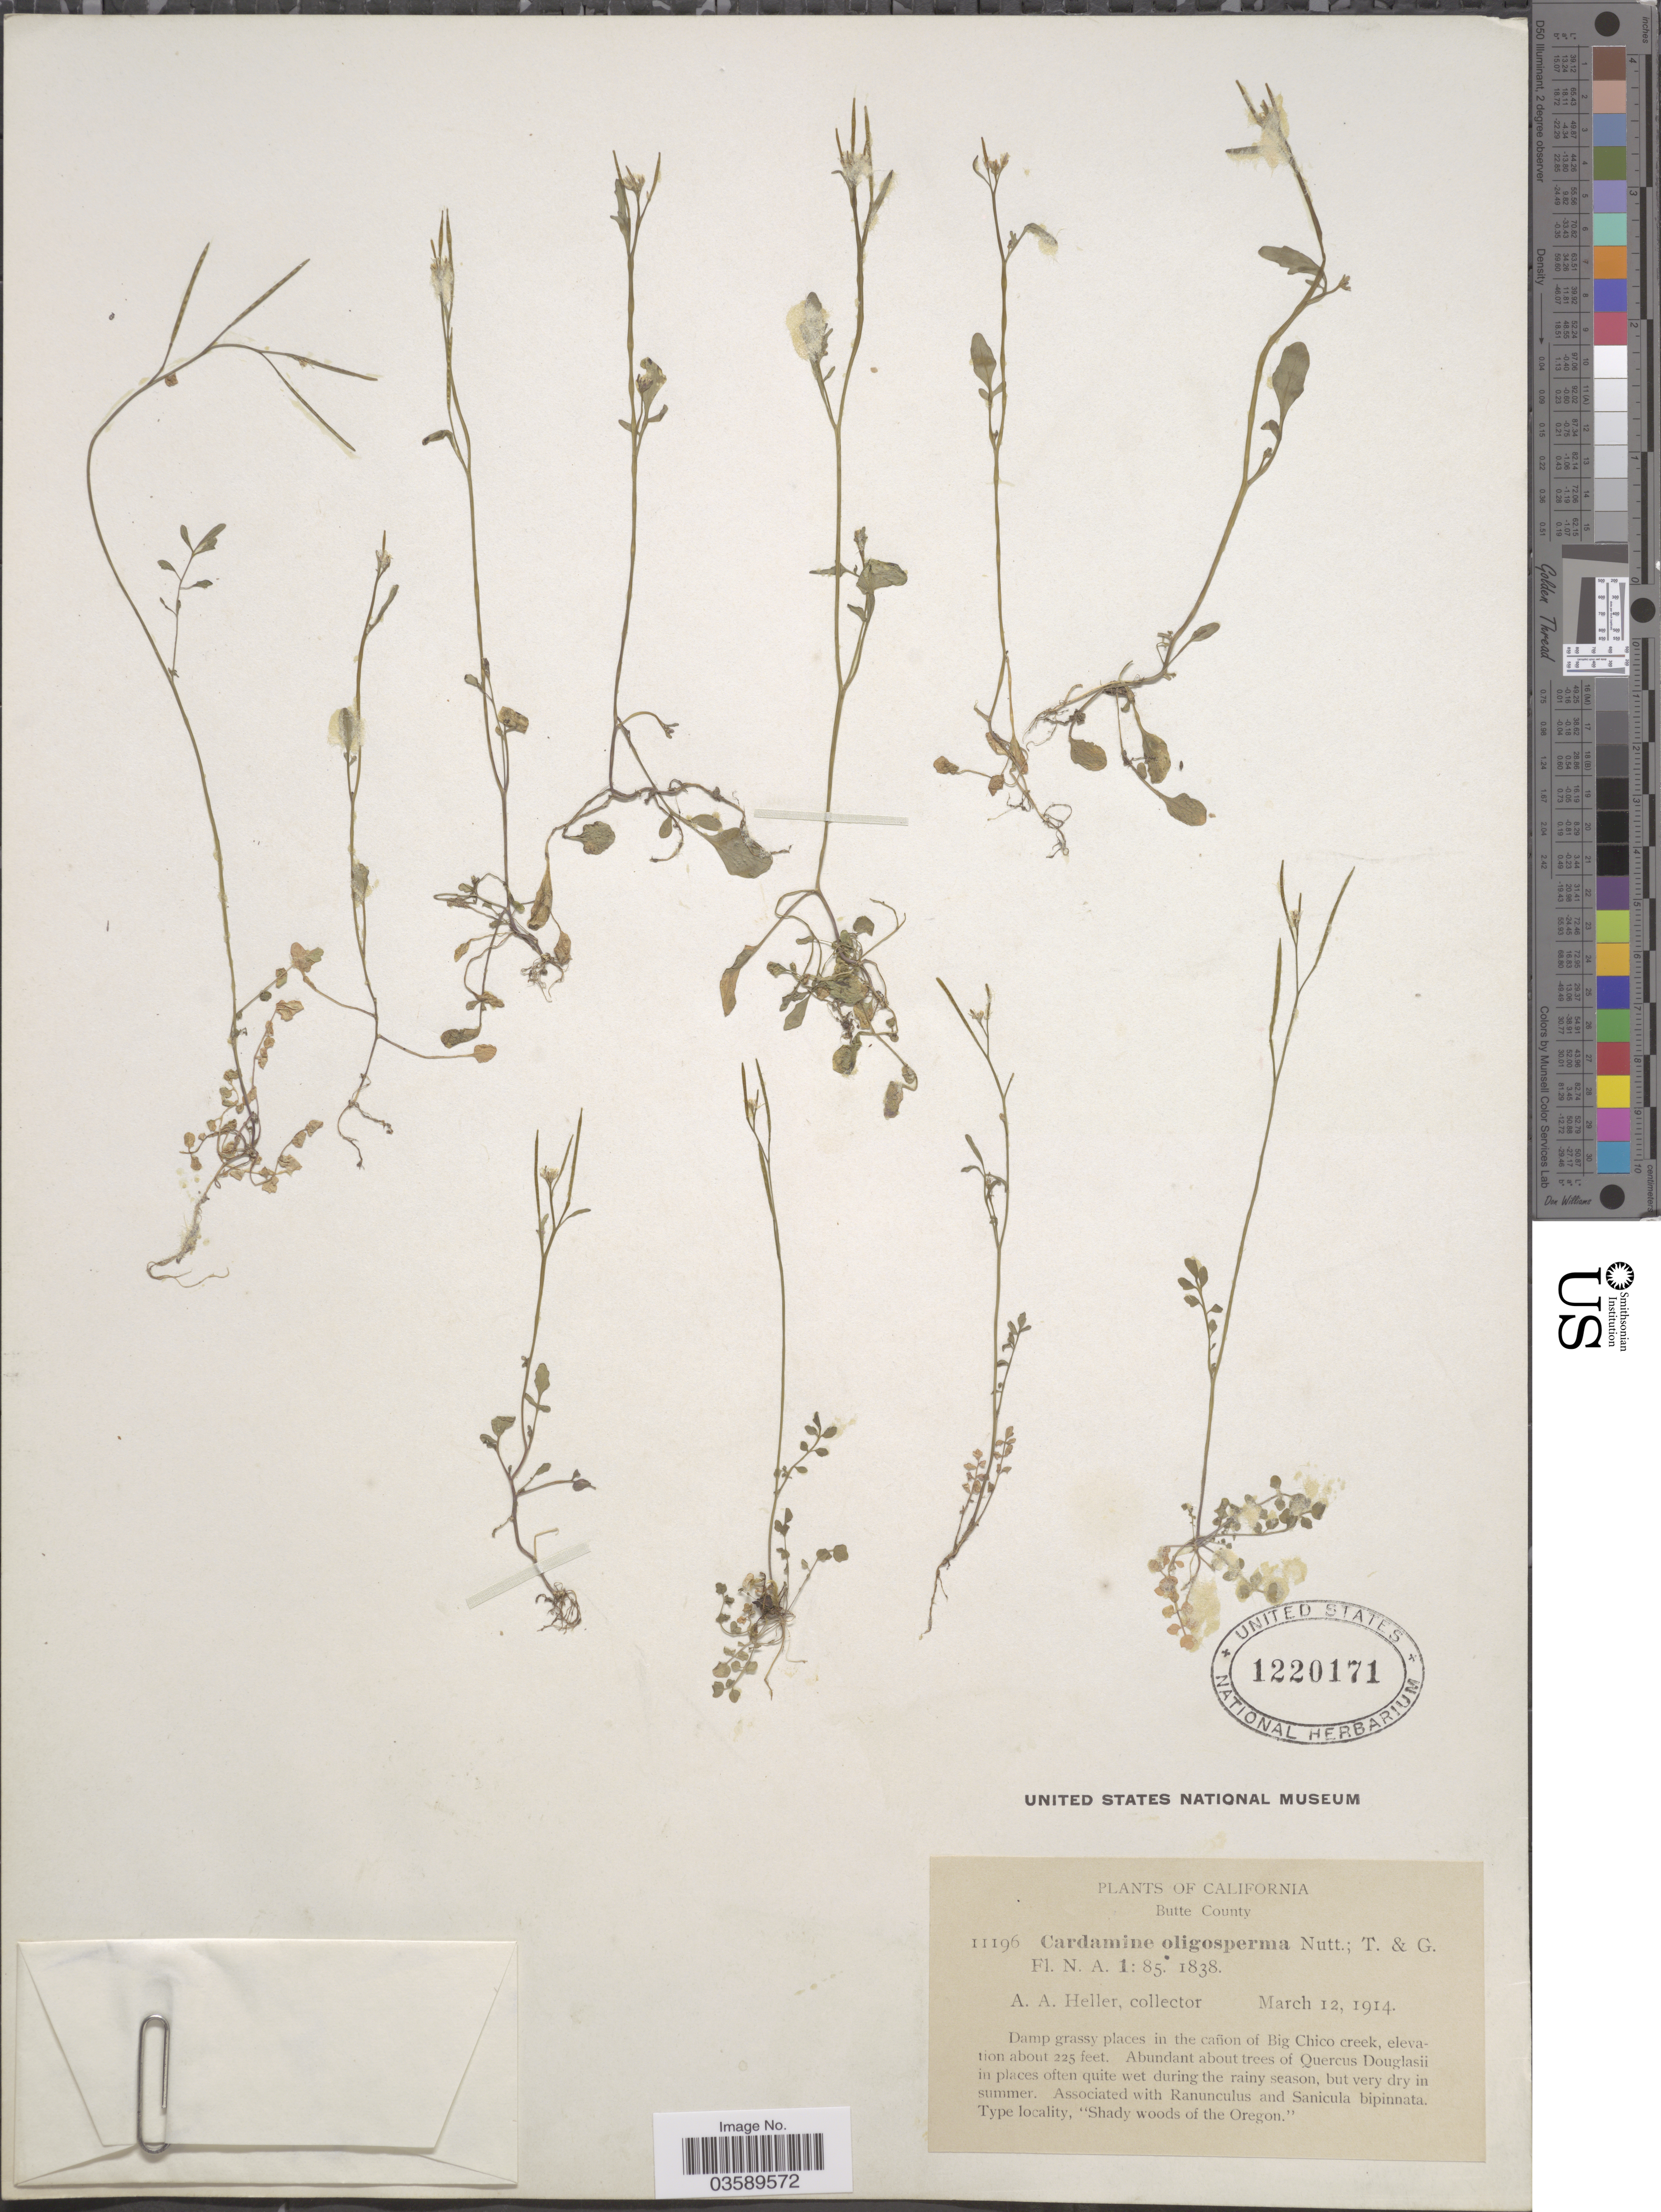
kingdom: Plantae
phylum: Tracheophyta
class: Magnoliopsida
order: Brassicales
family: Brassicaceae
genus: Cardamine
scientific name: Cardamine oligosperma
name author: Nutt.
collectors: A. A. Heller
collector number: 11196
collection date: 1914-03-12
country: United States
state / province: California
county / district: Butte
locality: Butte County. Damp grassy places in the cañon of Big Chico Creek.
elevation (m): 69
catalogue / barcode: US 1220171